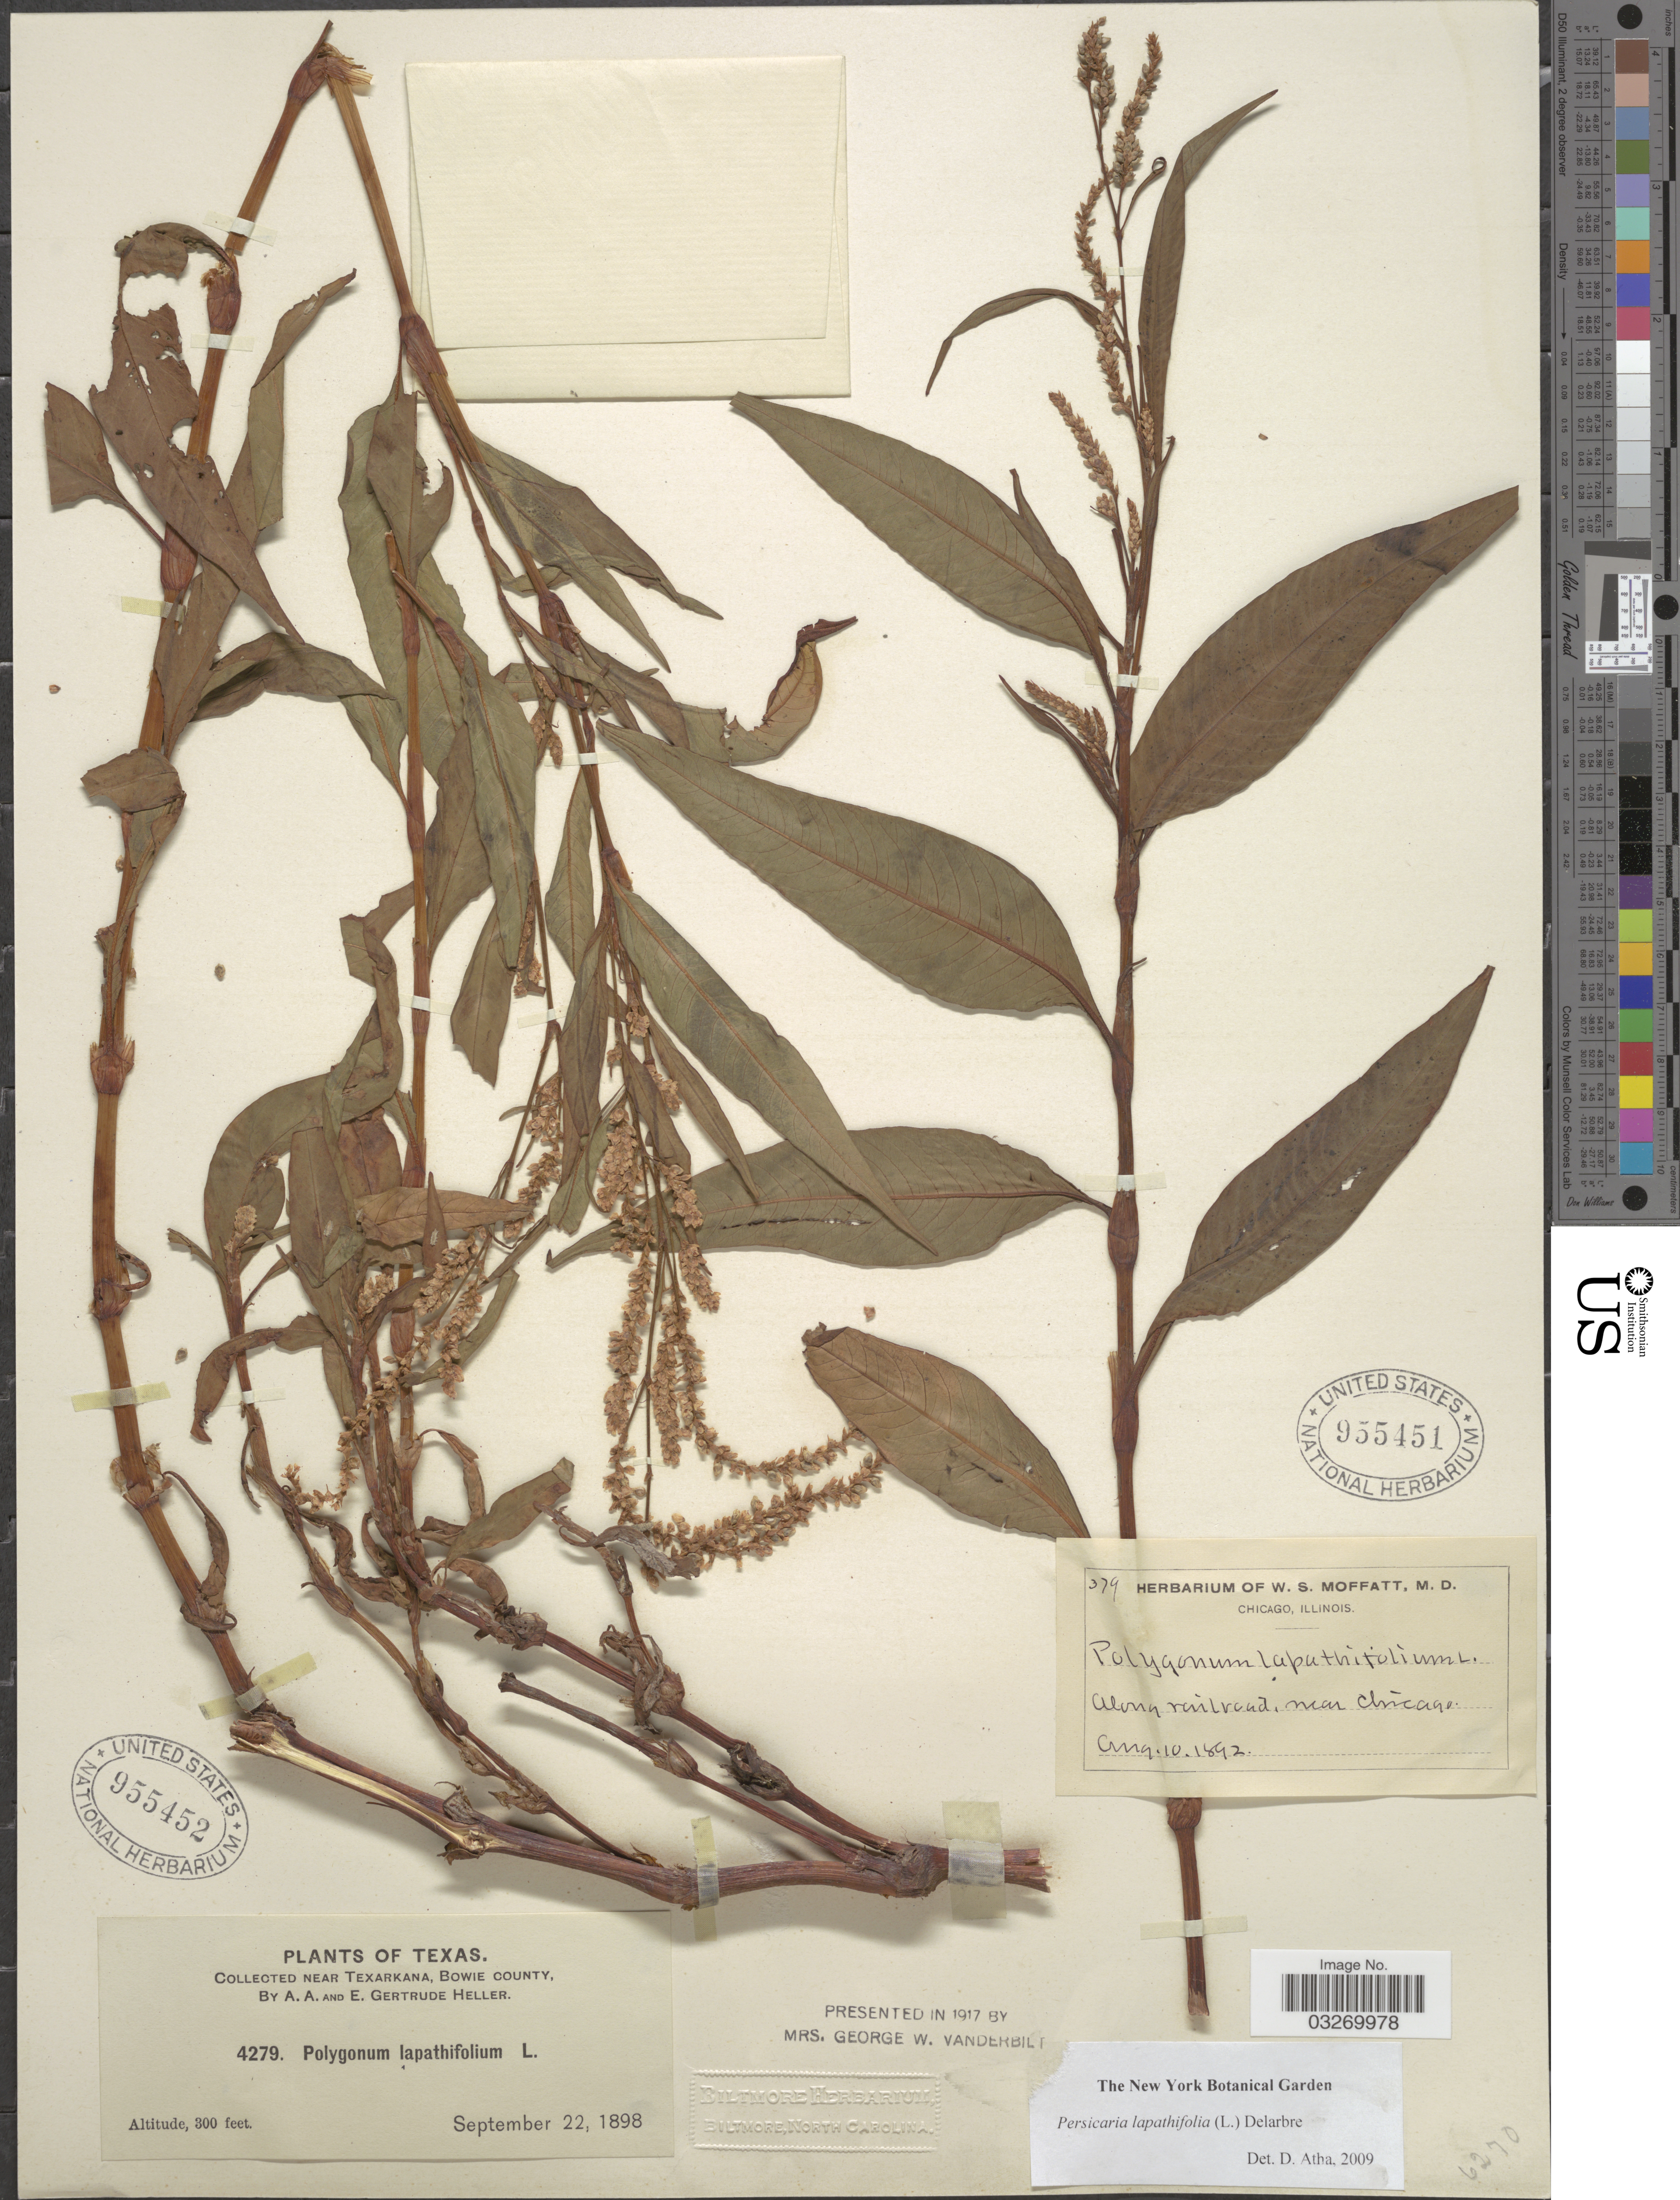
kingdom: Plantae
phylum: Tracheophyta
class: Magnoliopsida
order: Caryophyllales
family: Polygonaceae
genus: Persicaria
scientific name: Persicaria lapathifolia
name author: (L.) Delarbre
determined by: Atha, D. E.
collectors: ex herb. W. S. Moffatt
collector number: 379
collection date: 1892-08-10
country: United States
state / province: Illinois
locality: Along railroad, near chicago.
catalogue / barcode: US 955451-2